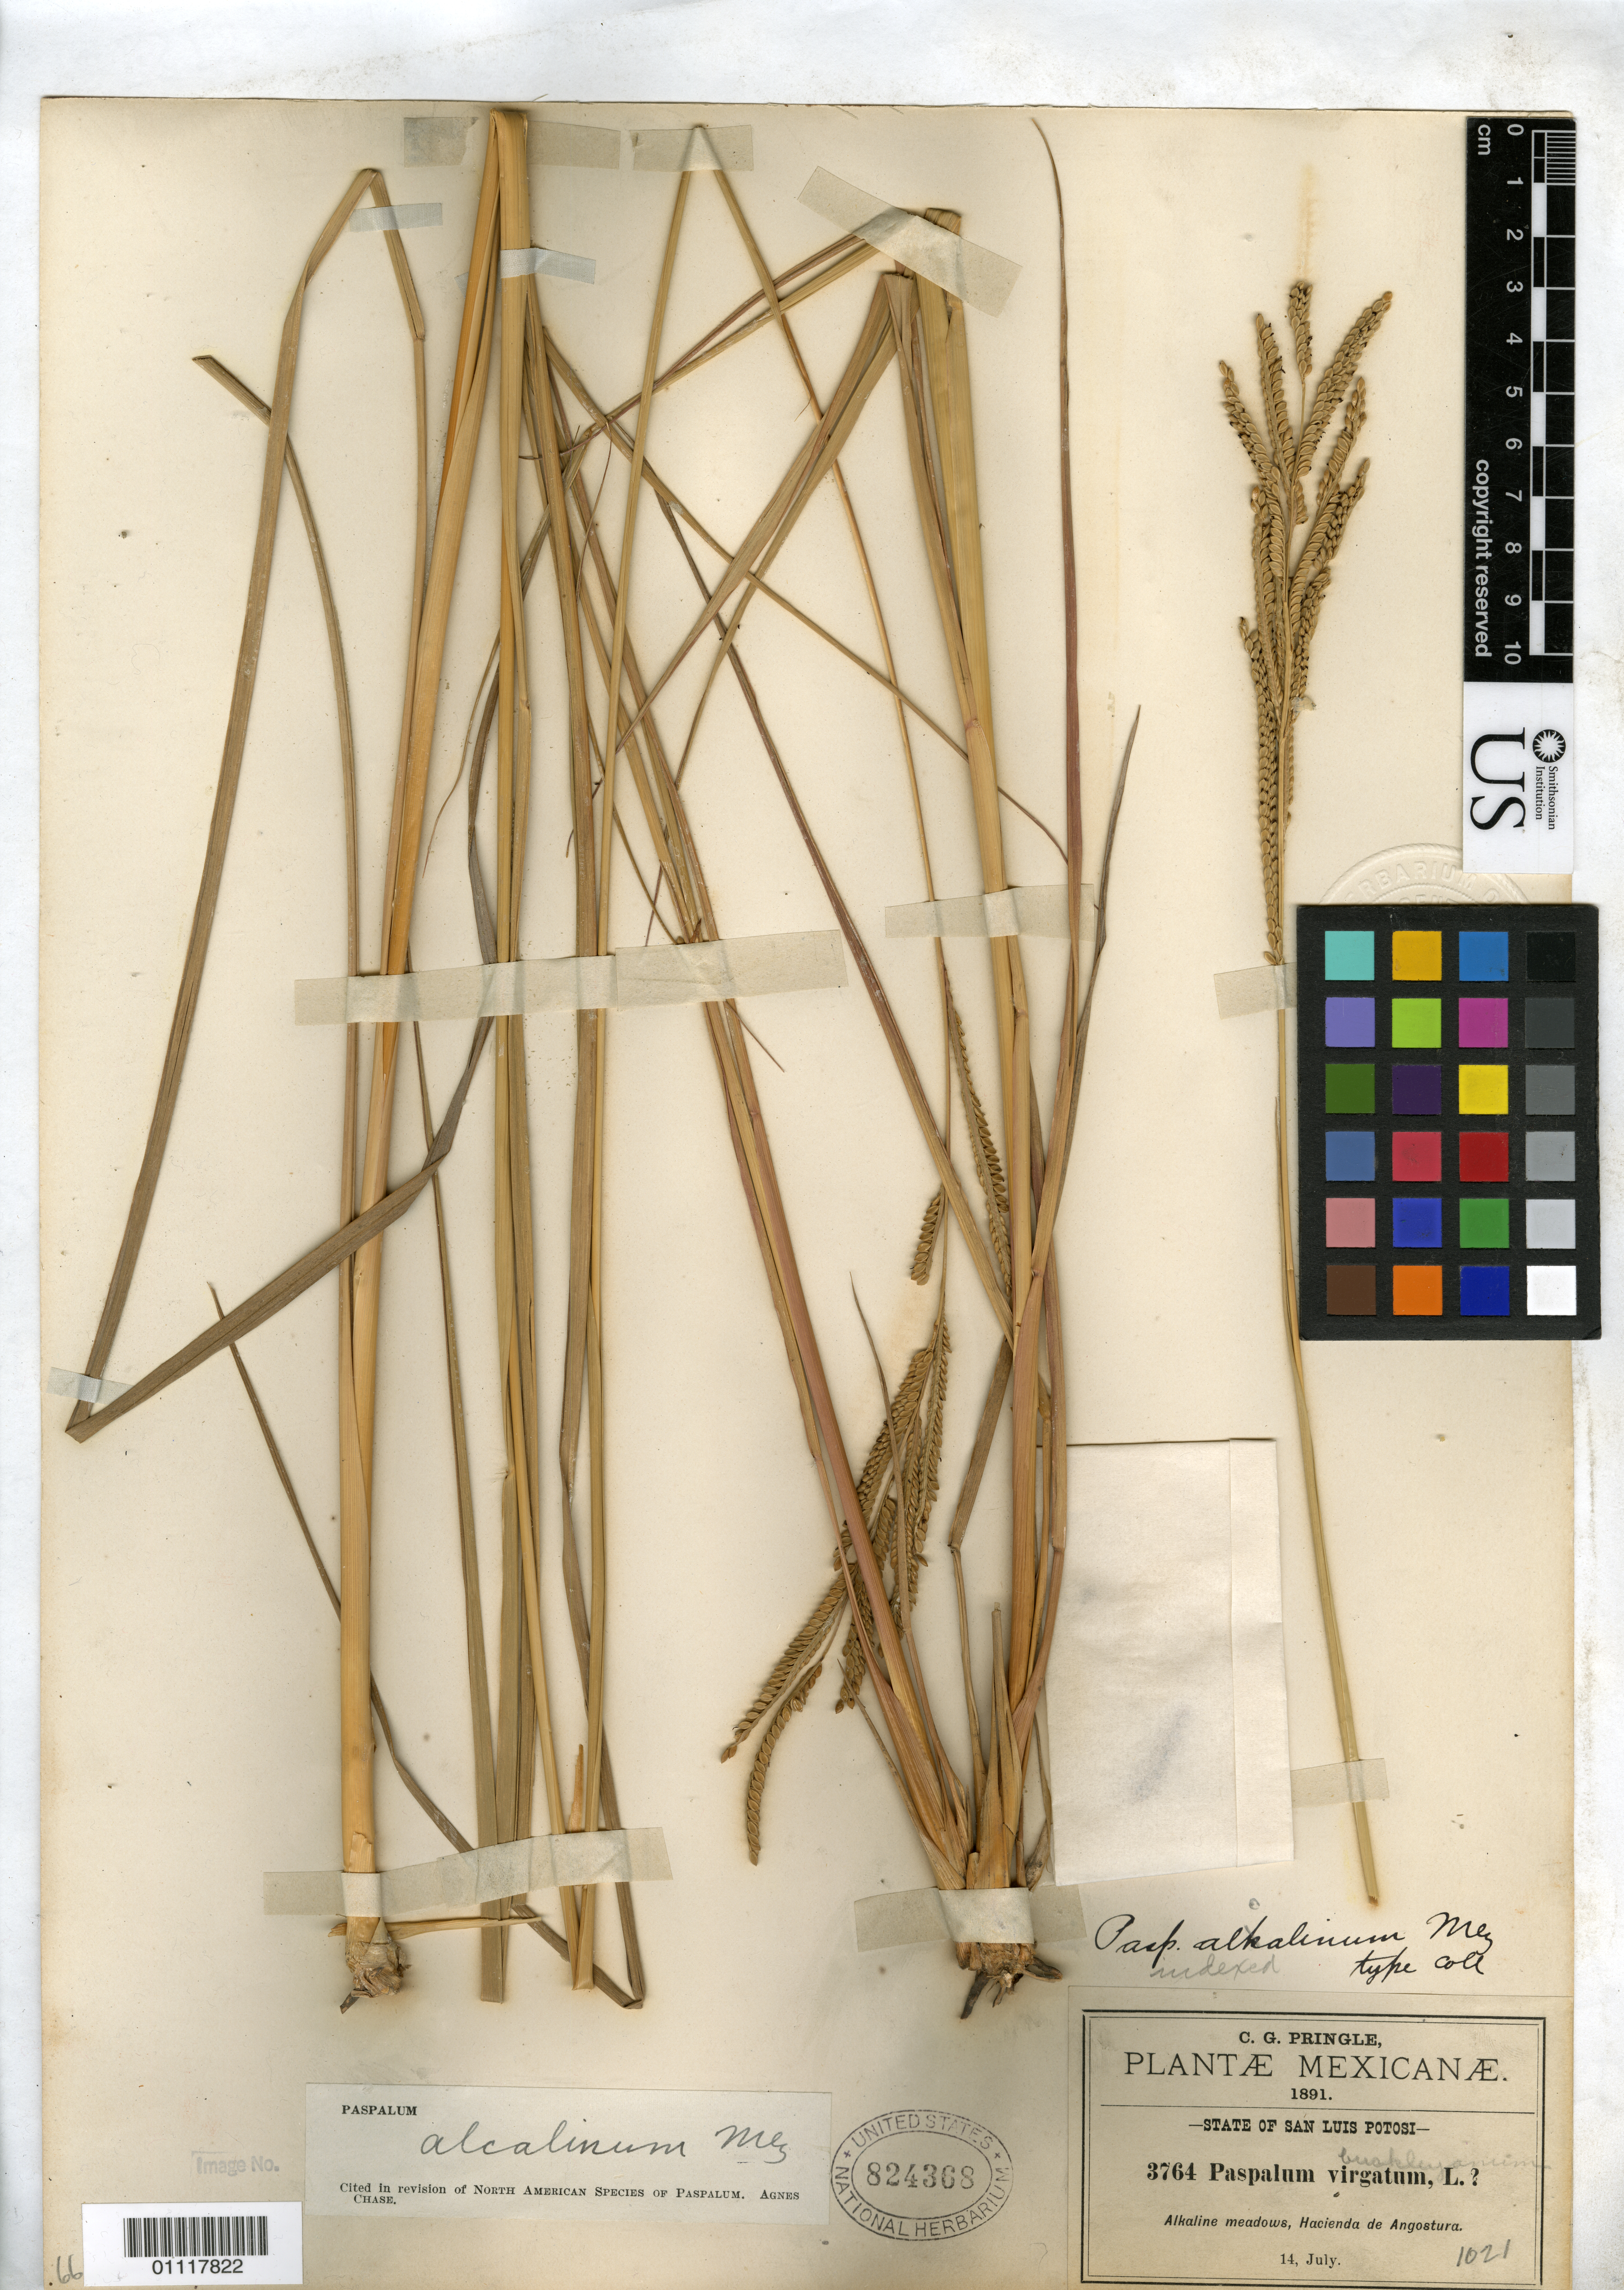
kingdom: Plantae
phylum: Tracheophyta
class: Liliopsida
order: Poales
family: Poaceae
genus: Paspalum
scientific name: Paspalum alcalinum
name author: Mez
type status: Isotype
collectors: C. G. Pringle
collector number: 3764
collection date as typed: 14 Jul 1891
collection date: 1891-07-14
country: Mexico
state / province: San Luis Potosi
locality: Hacienda de Angostura.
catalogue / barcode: US 824368